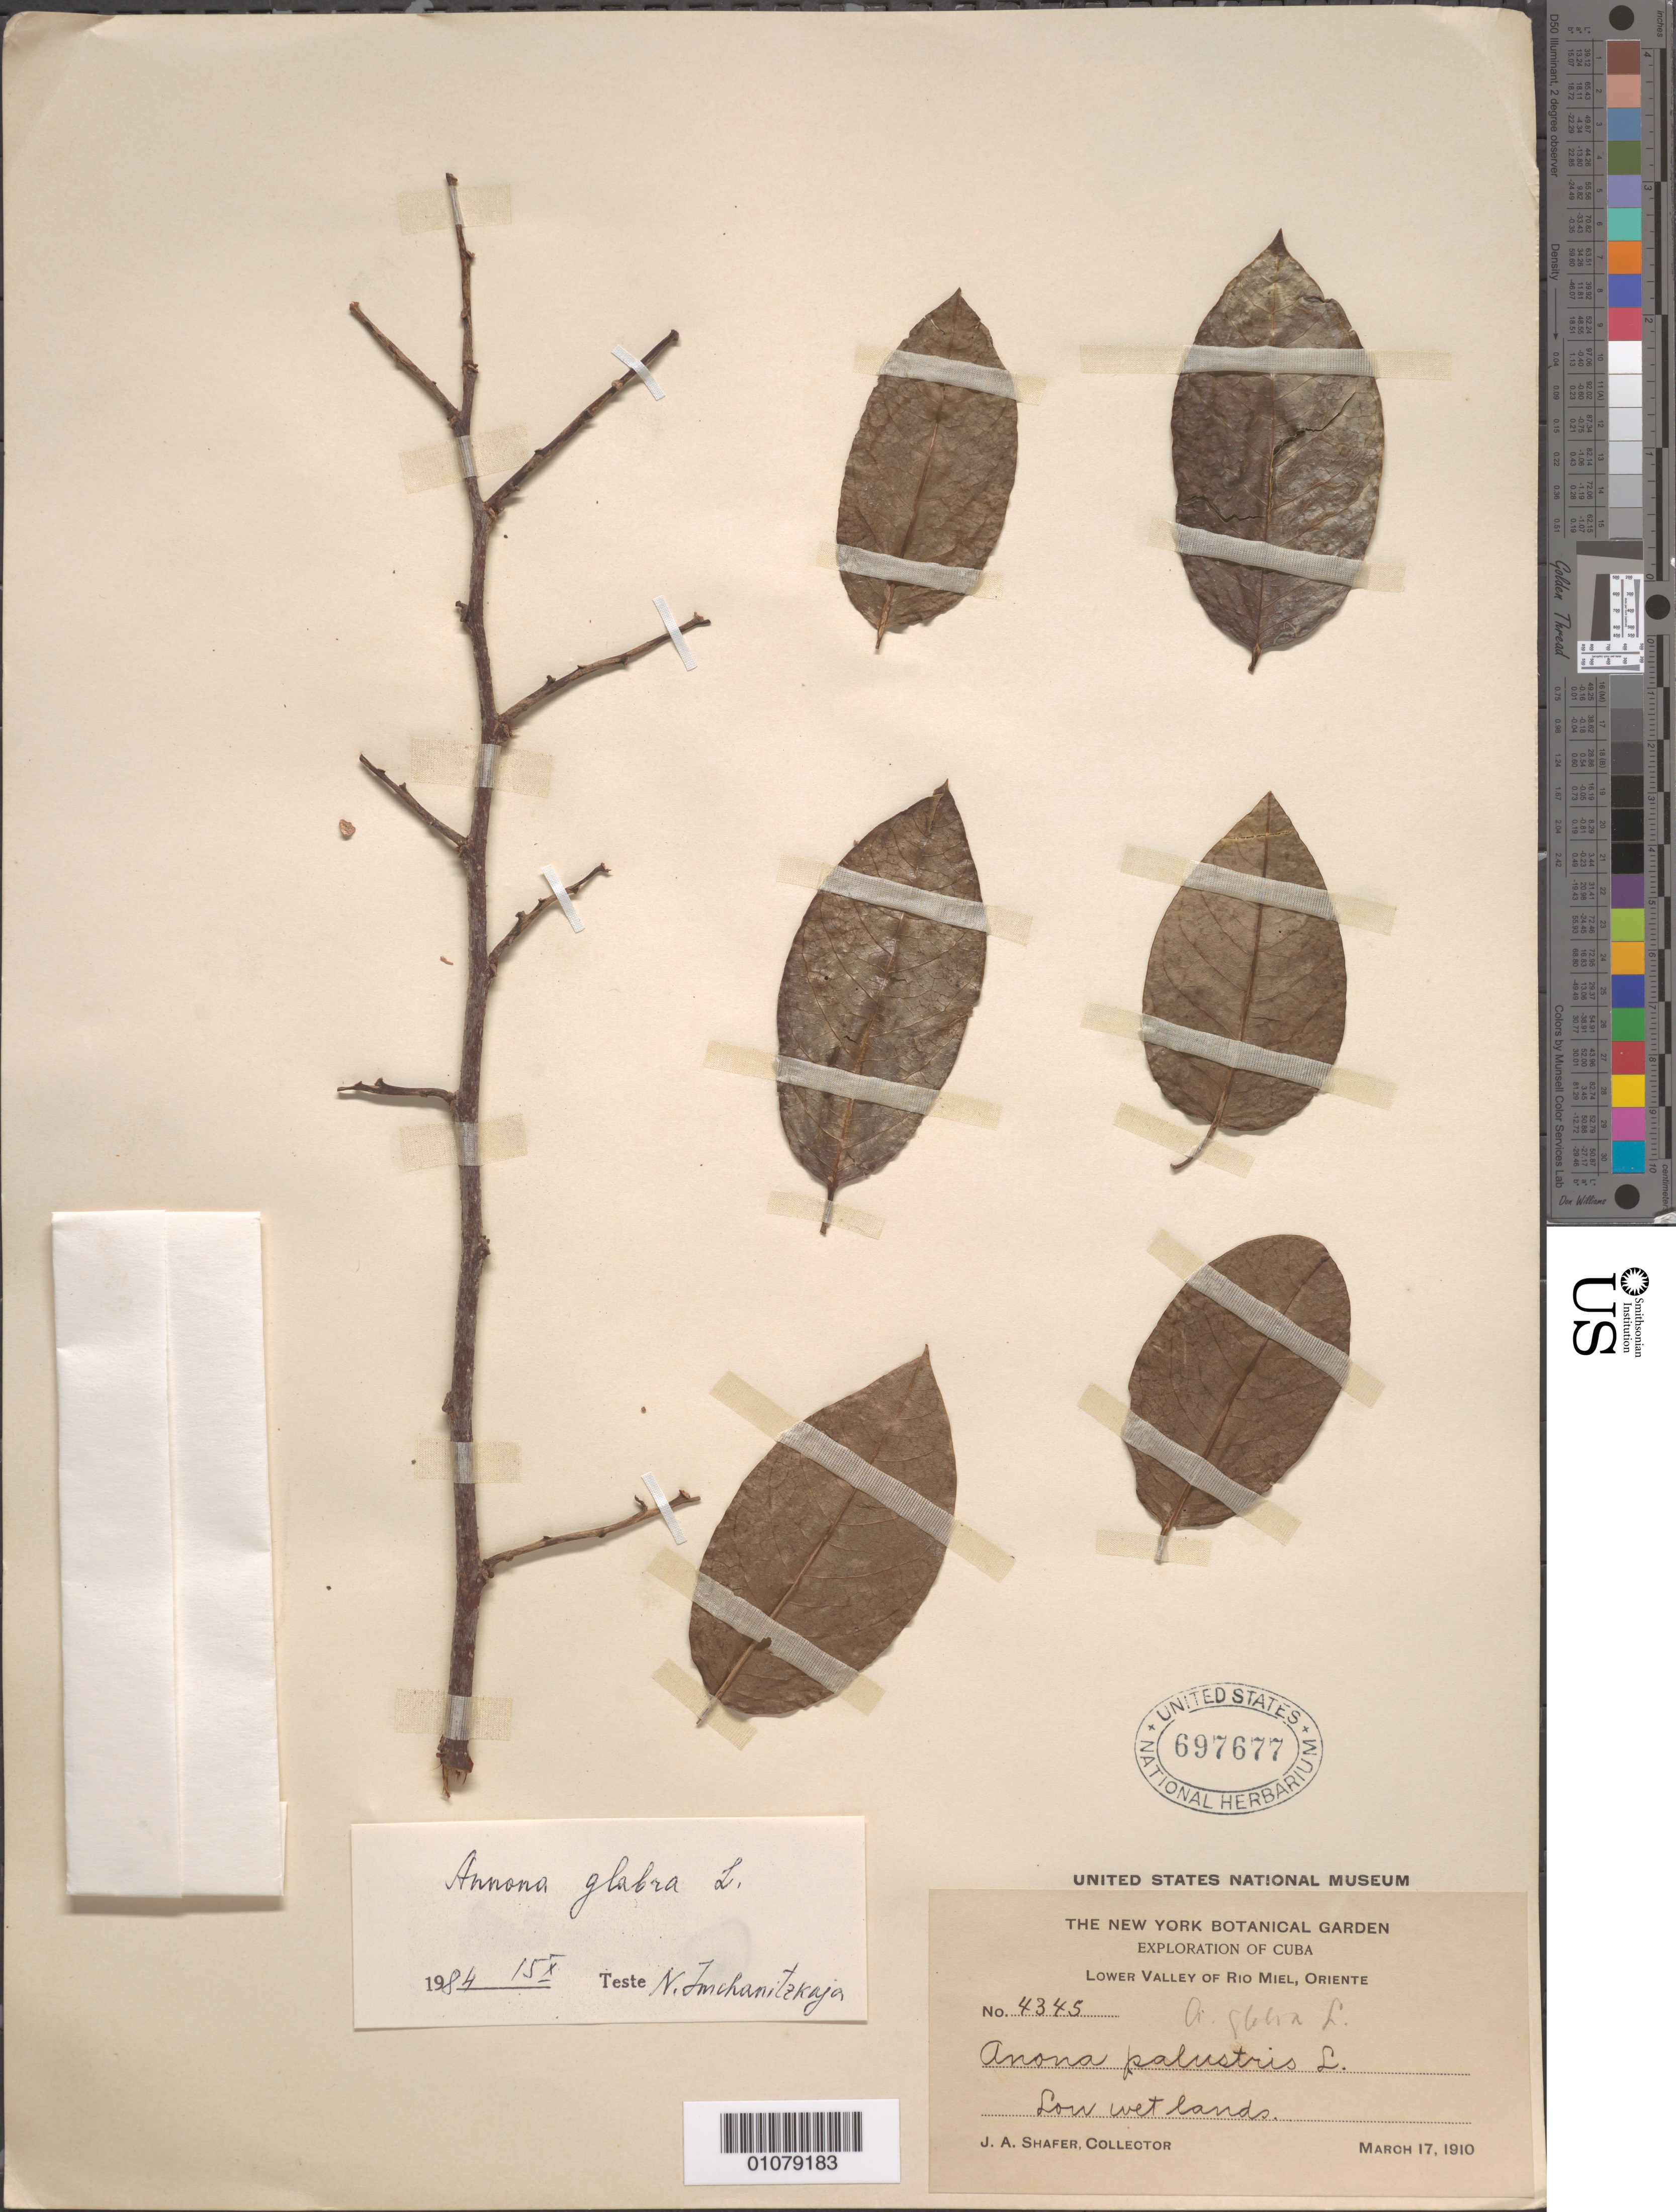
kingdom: Plantae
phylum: Tracheophyta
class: Magnoliopsida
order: Magnoliales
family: Annonaceae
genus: Annona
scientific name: Annona glabra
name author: L.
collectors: J. A. Shafer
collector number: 4345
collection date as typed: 17 Mar 1910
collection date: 1910-03-17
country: Cuba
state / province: Guantánamo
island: Cuba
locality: Lower Valley of Rio Miel, Oriente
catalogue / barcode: US 697677